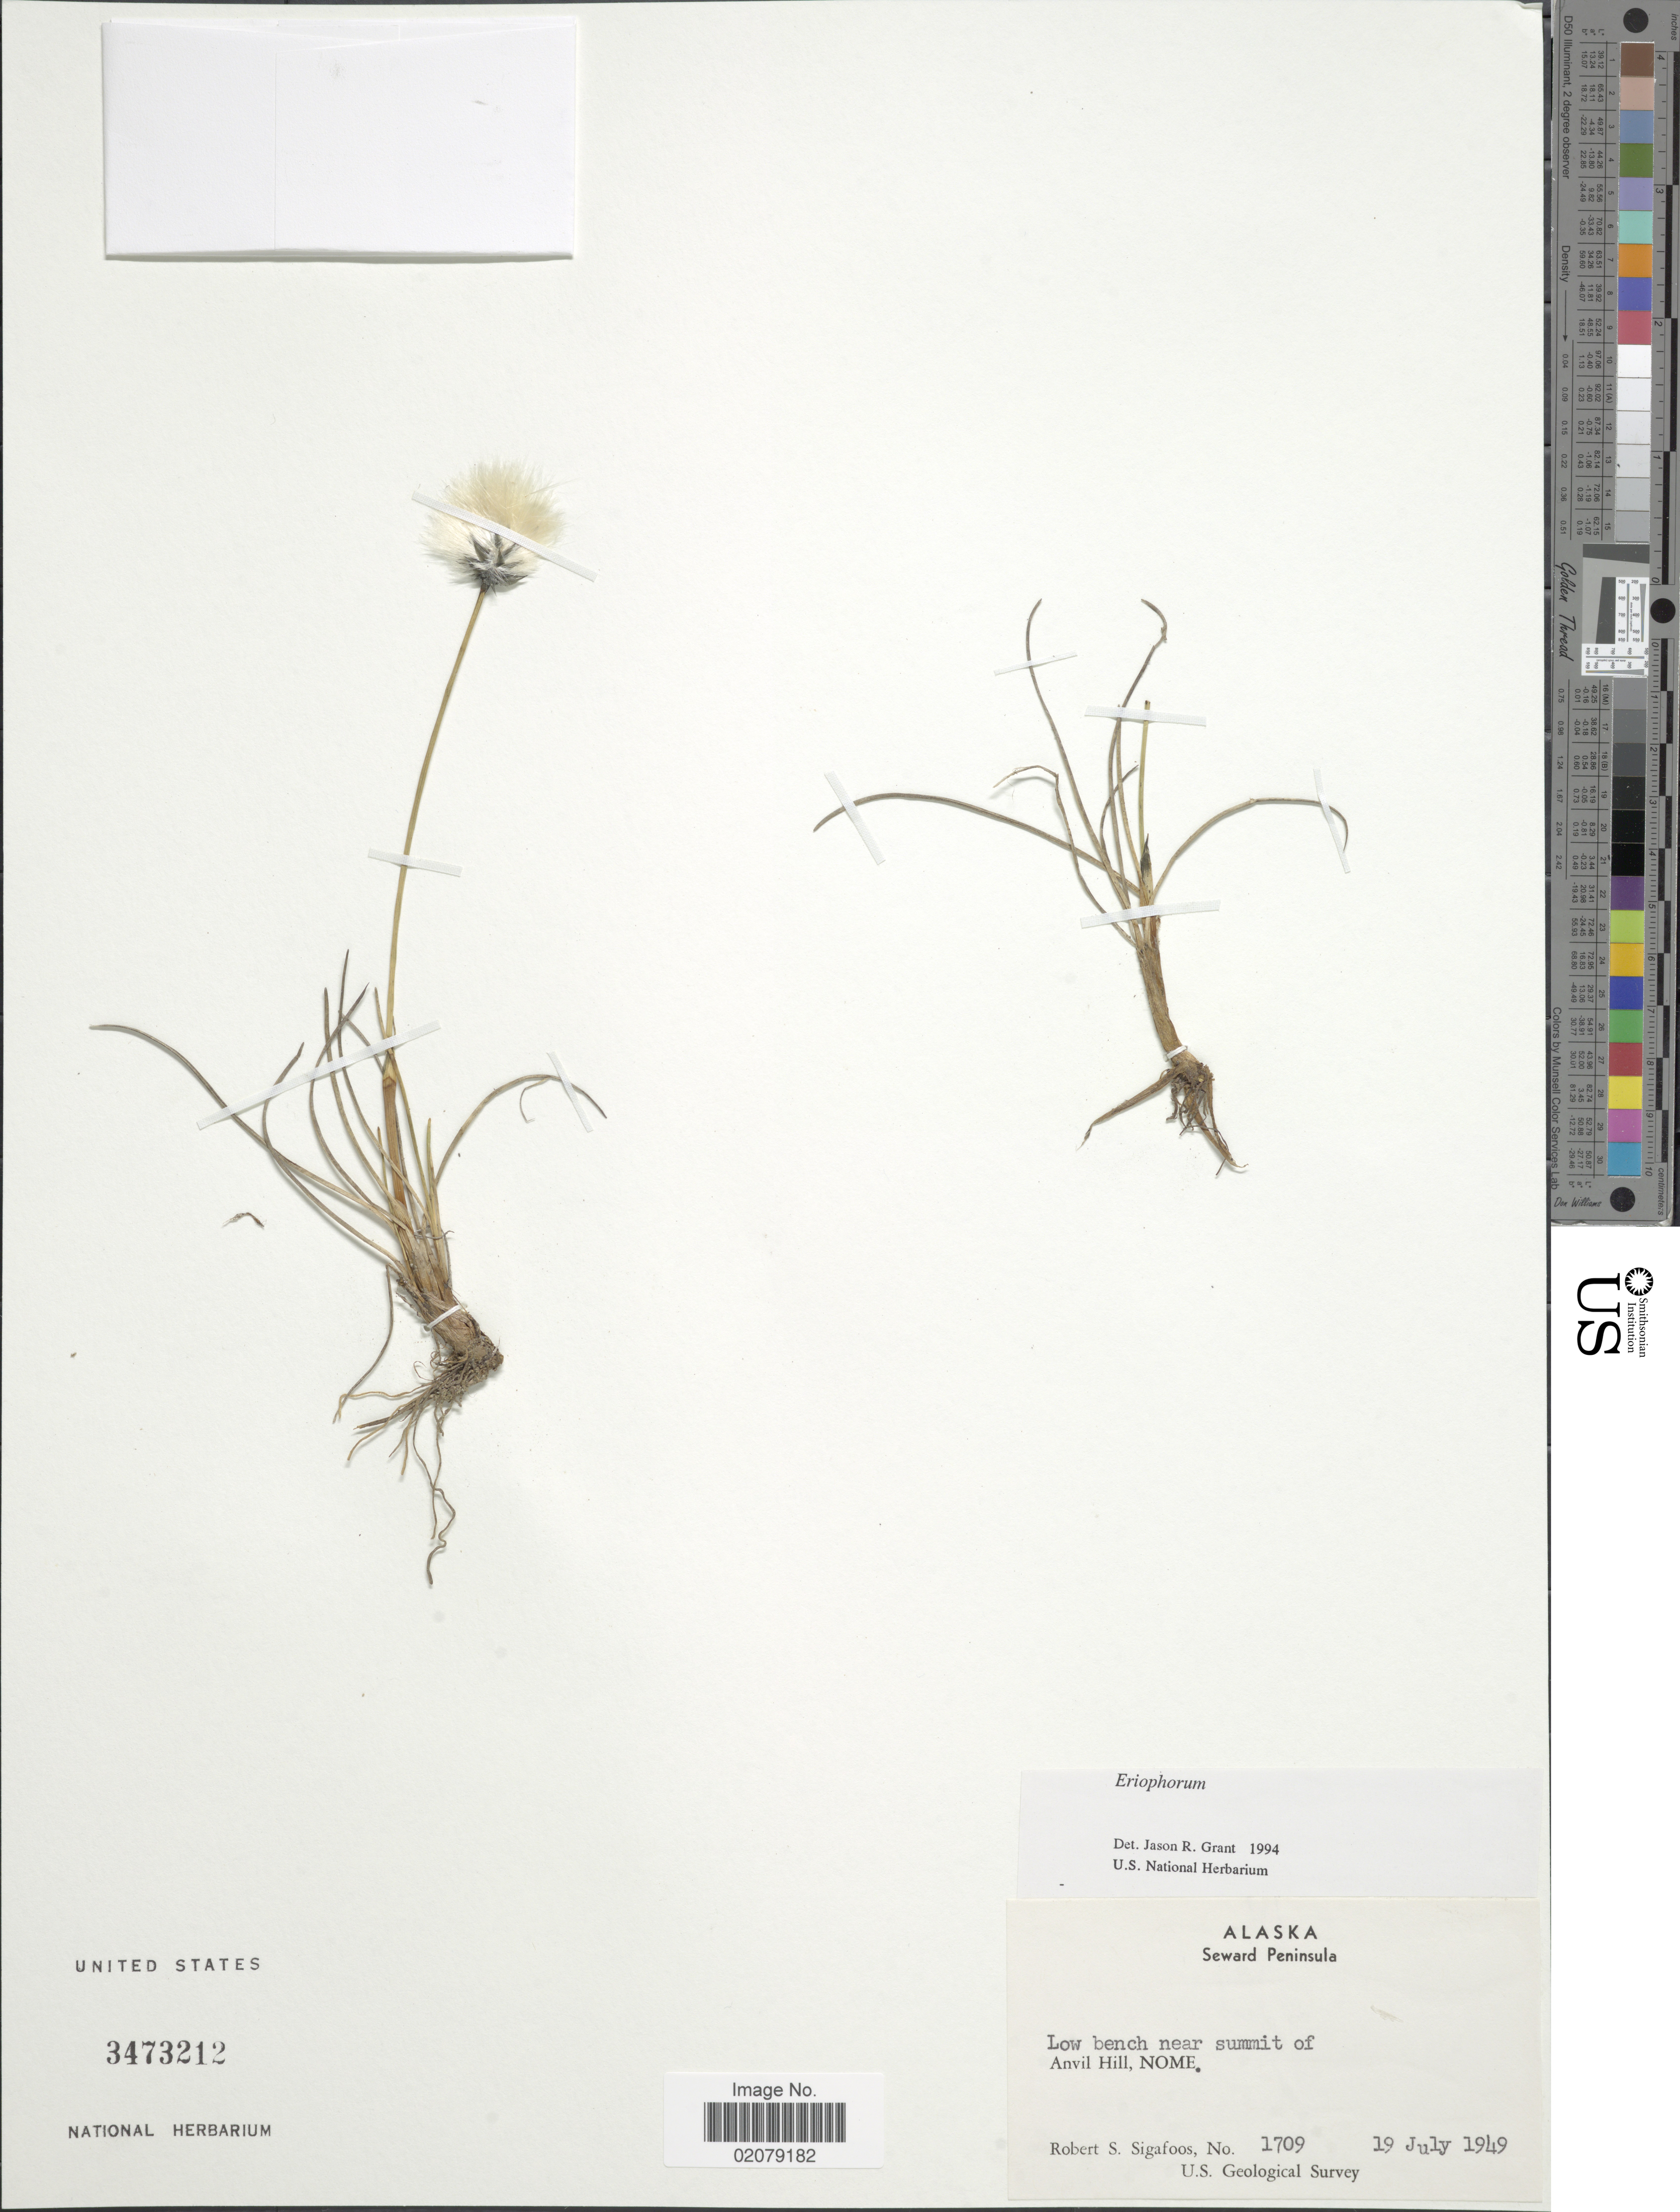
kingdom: Plantae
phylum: Tracheophyta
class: Liliopsida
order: Poales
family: Cyperaceae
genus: Eriophorum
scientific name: Eriophorum sp.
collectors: R. Sigafoos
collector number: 1709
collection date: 1949-07-19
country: United States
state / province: Alaska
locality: Seward Peninsula, Low beach near summit of Anvil Hill, Nome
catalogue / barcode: US 3473212